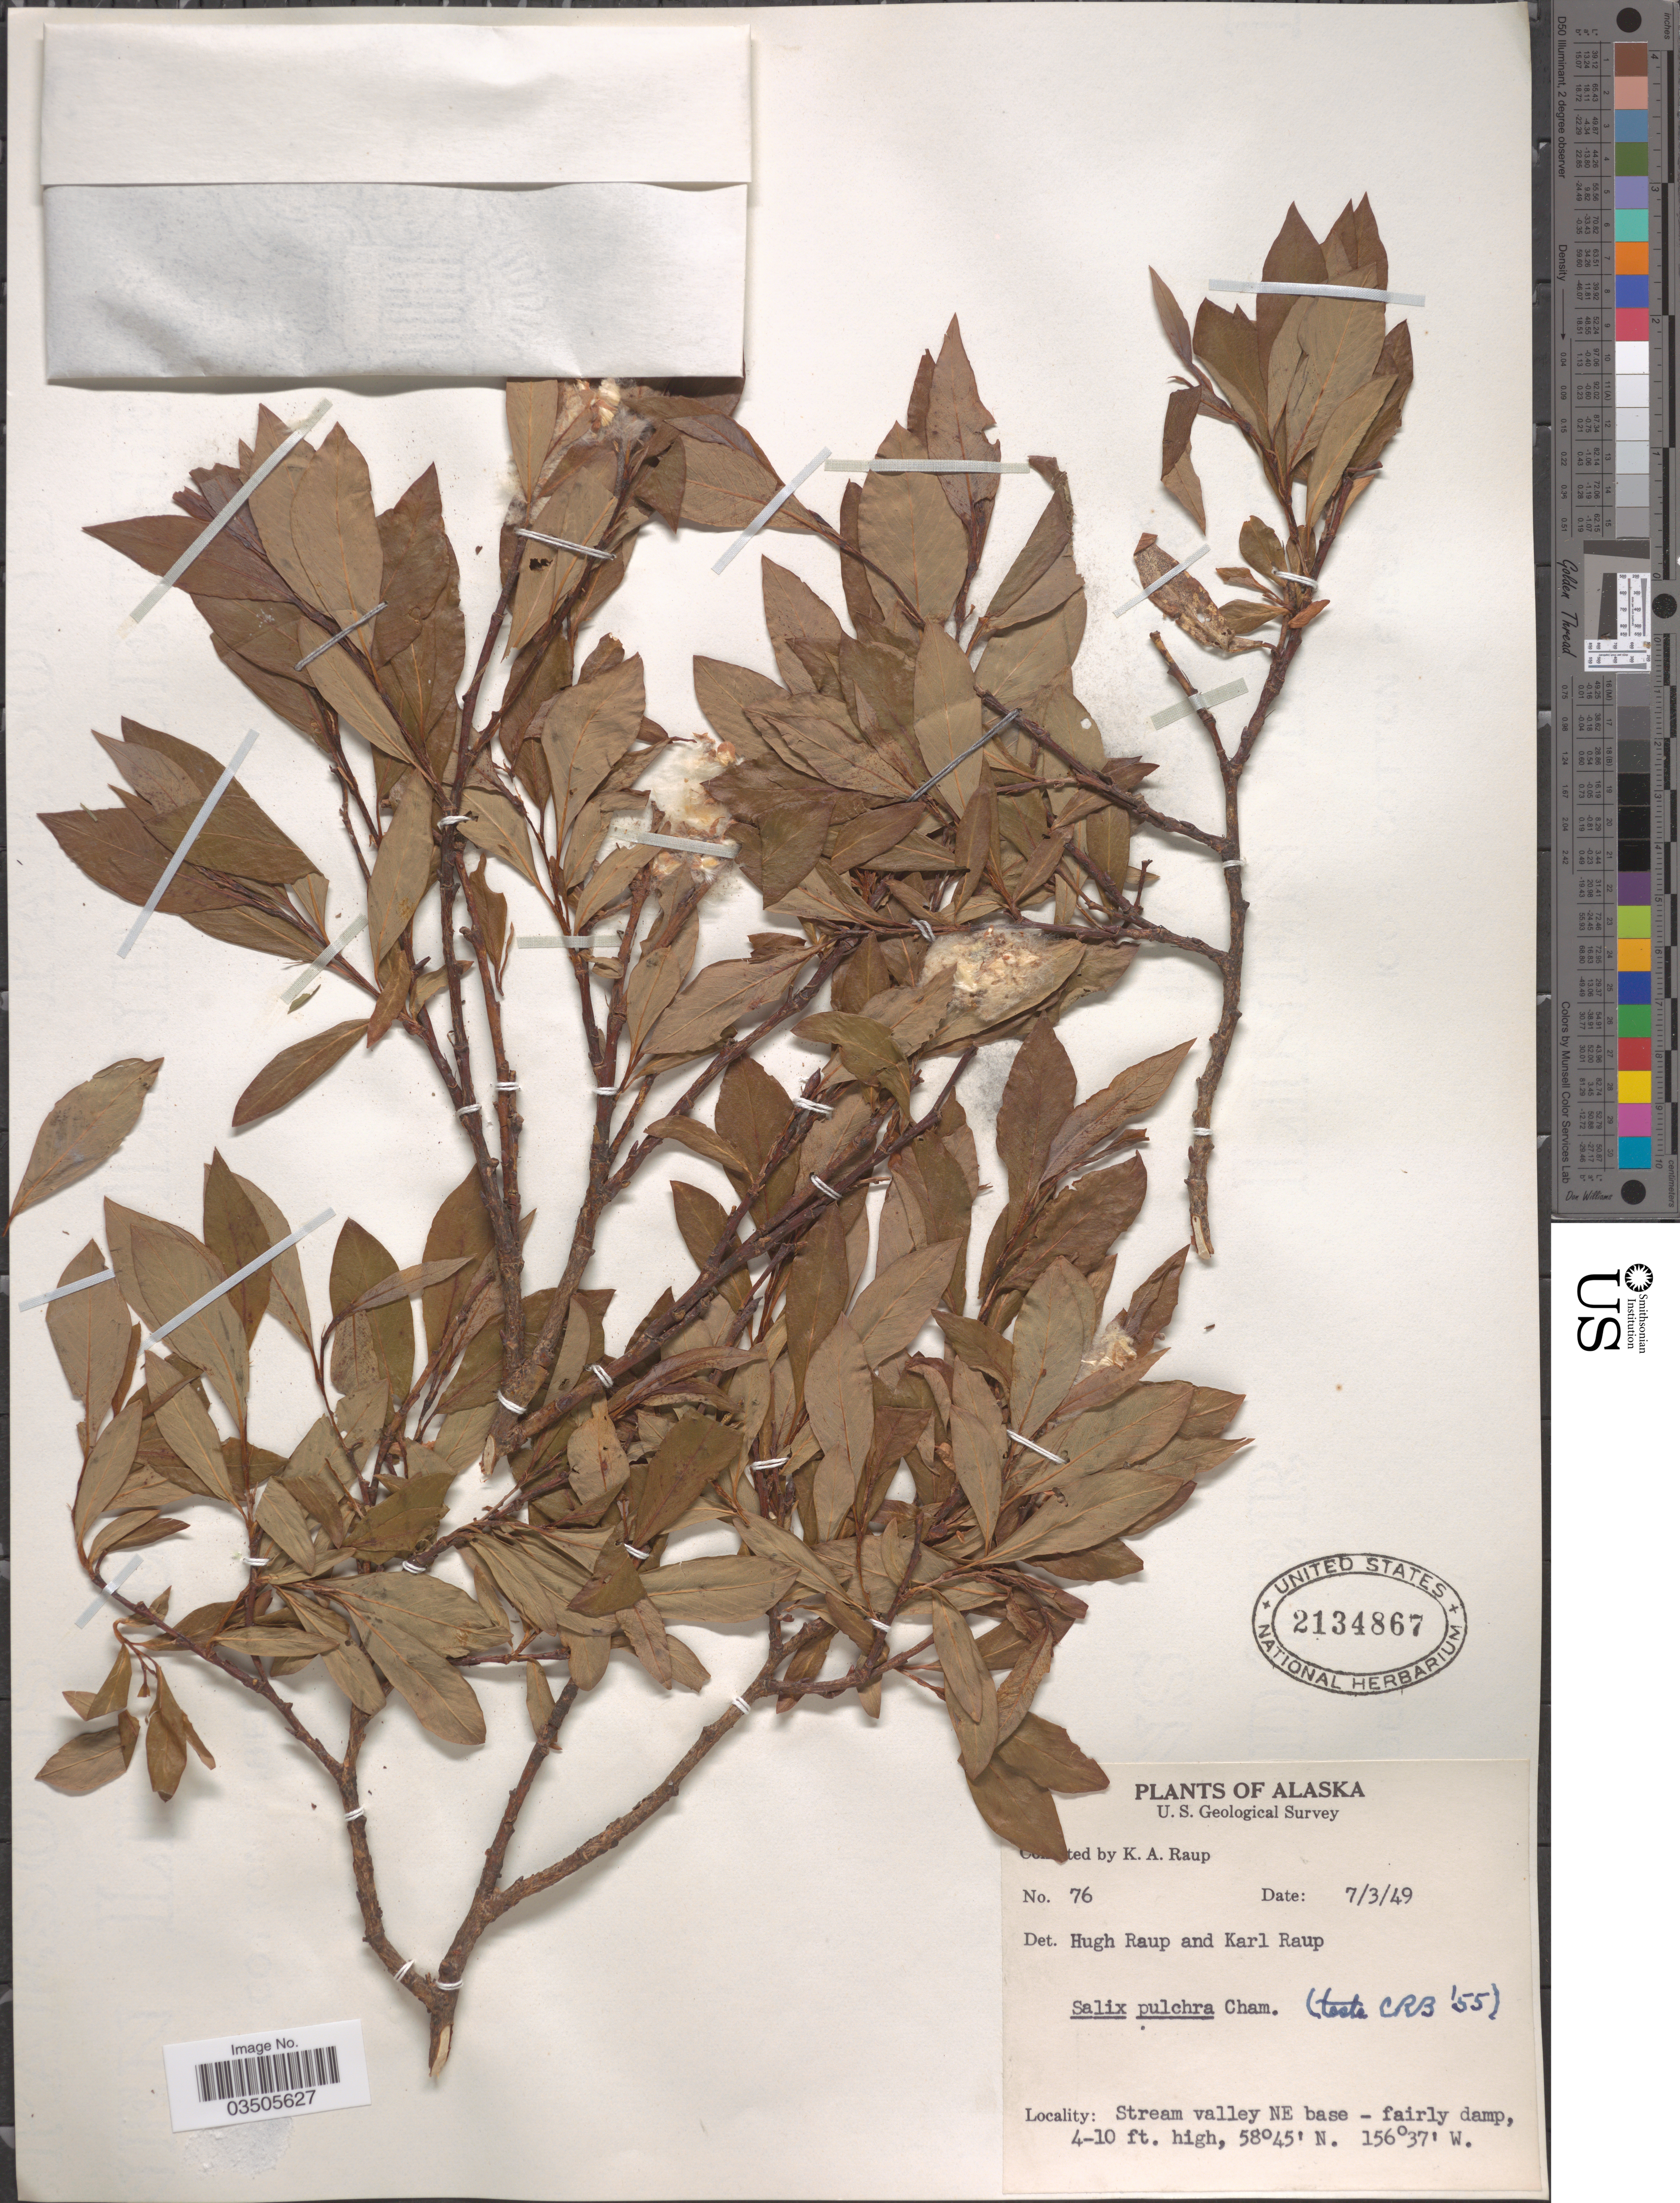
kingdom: Plantae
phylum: Tracheophyta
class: Magnoliopsida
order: Malpighiales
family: Salicaceae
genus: Salix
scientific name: Salix pulchra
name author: Cham.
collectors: K. Raup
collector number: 76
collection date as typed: Transcribed d/m/y: 3/7/49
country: United States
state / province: Alaska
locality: Stream valley NE base - fairly damp.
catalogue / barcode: US 2134867